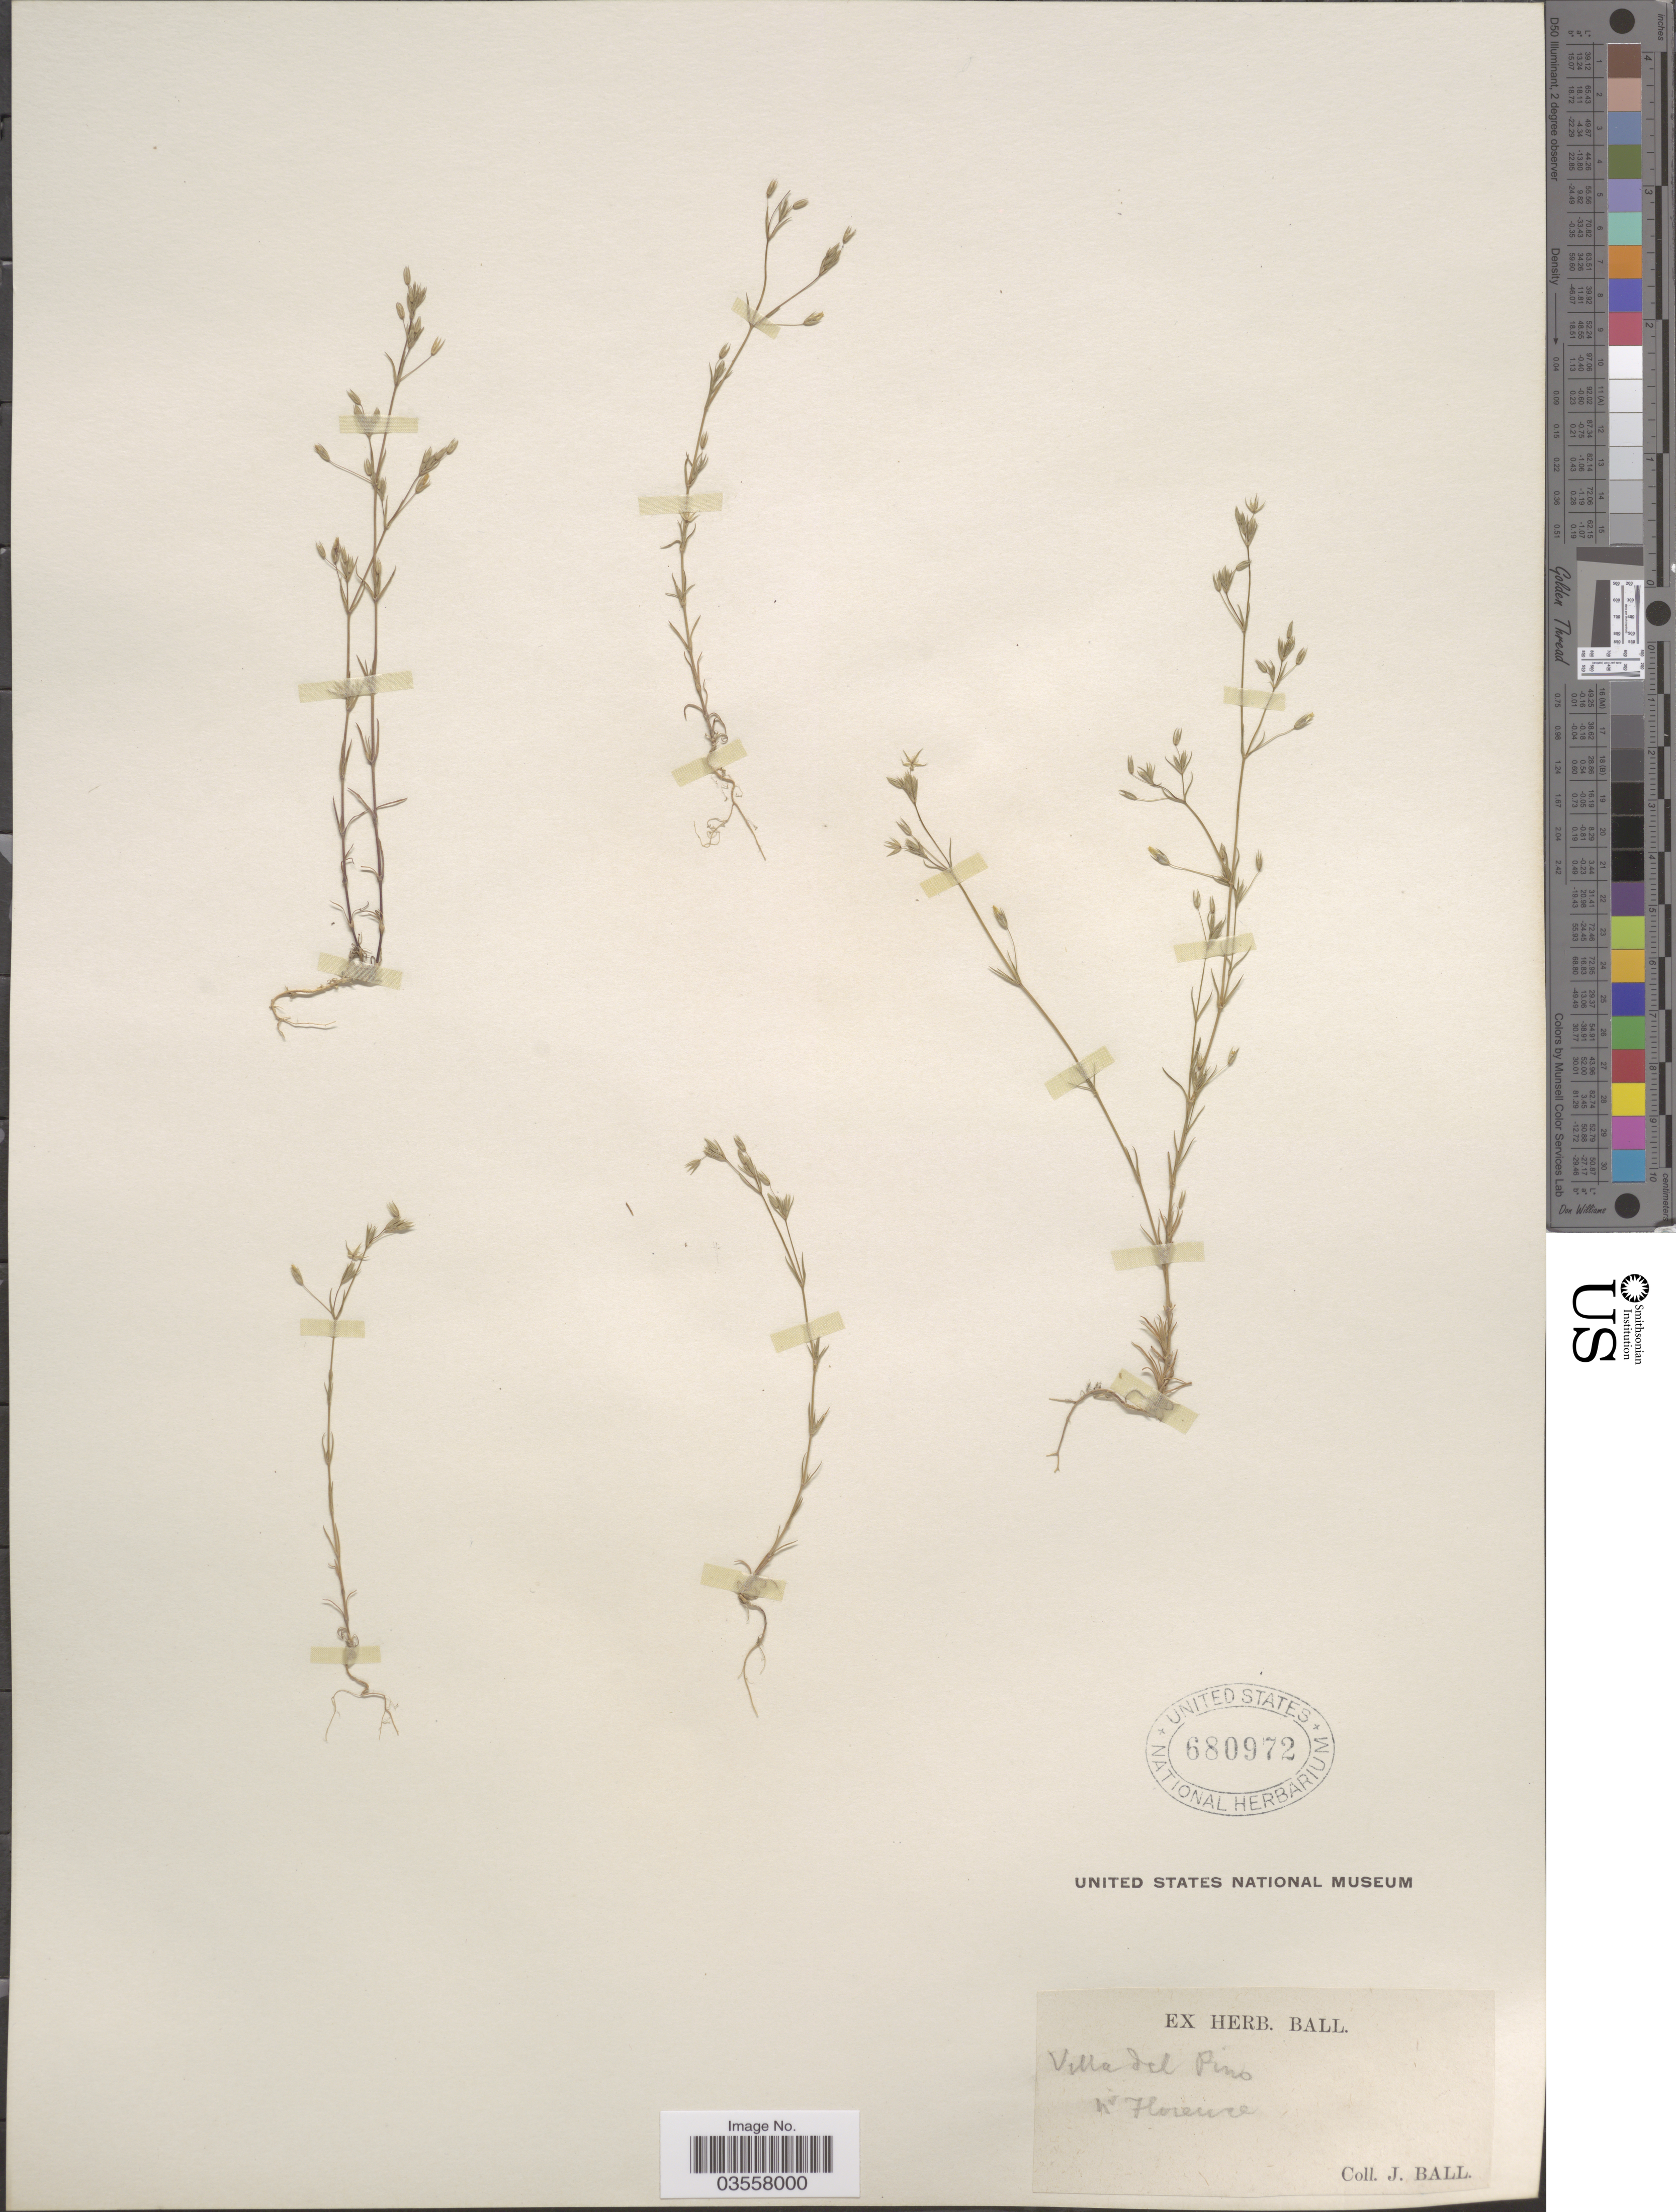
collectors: J. Ball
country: Italy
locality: Villa del Pino. Nr Florence.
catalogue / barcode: US 680972